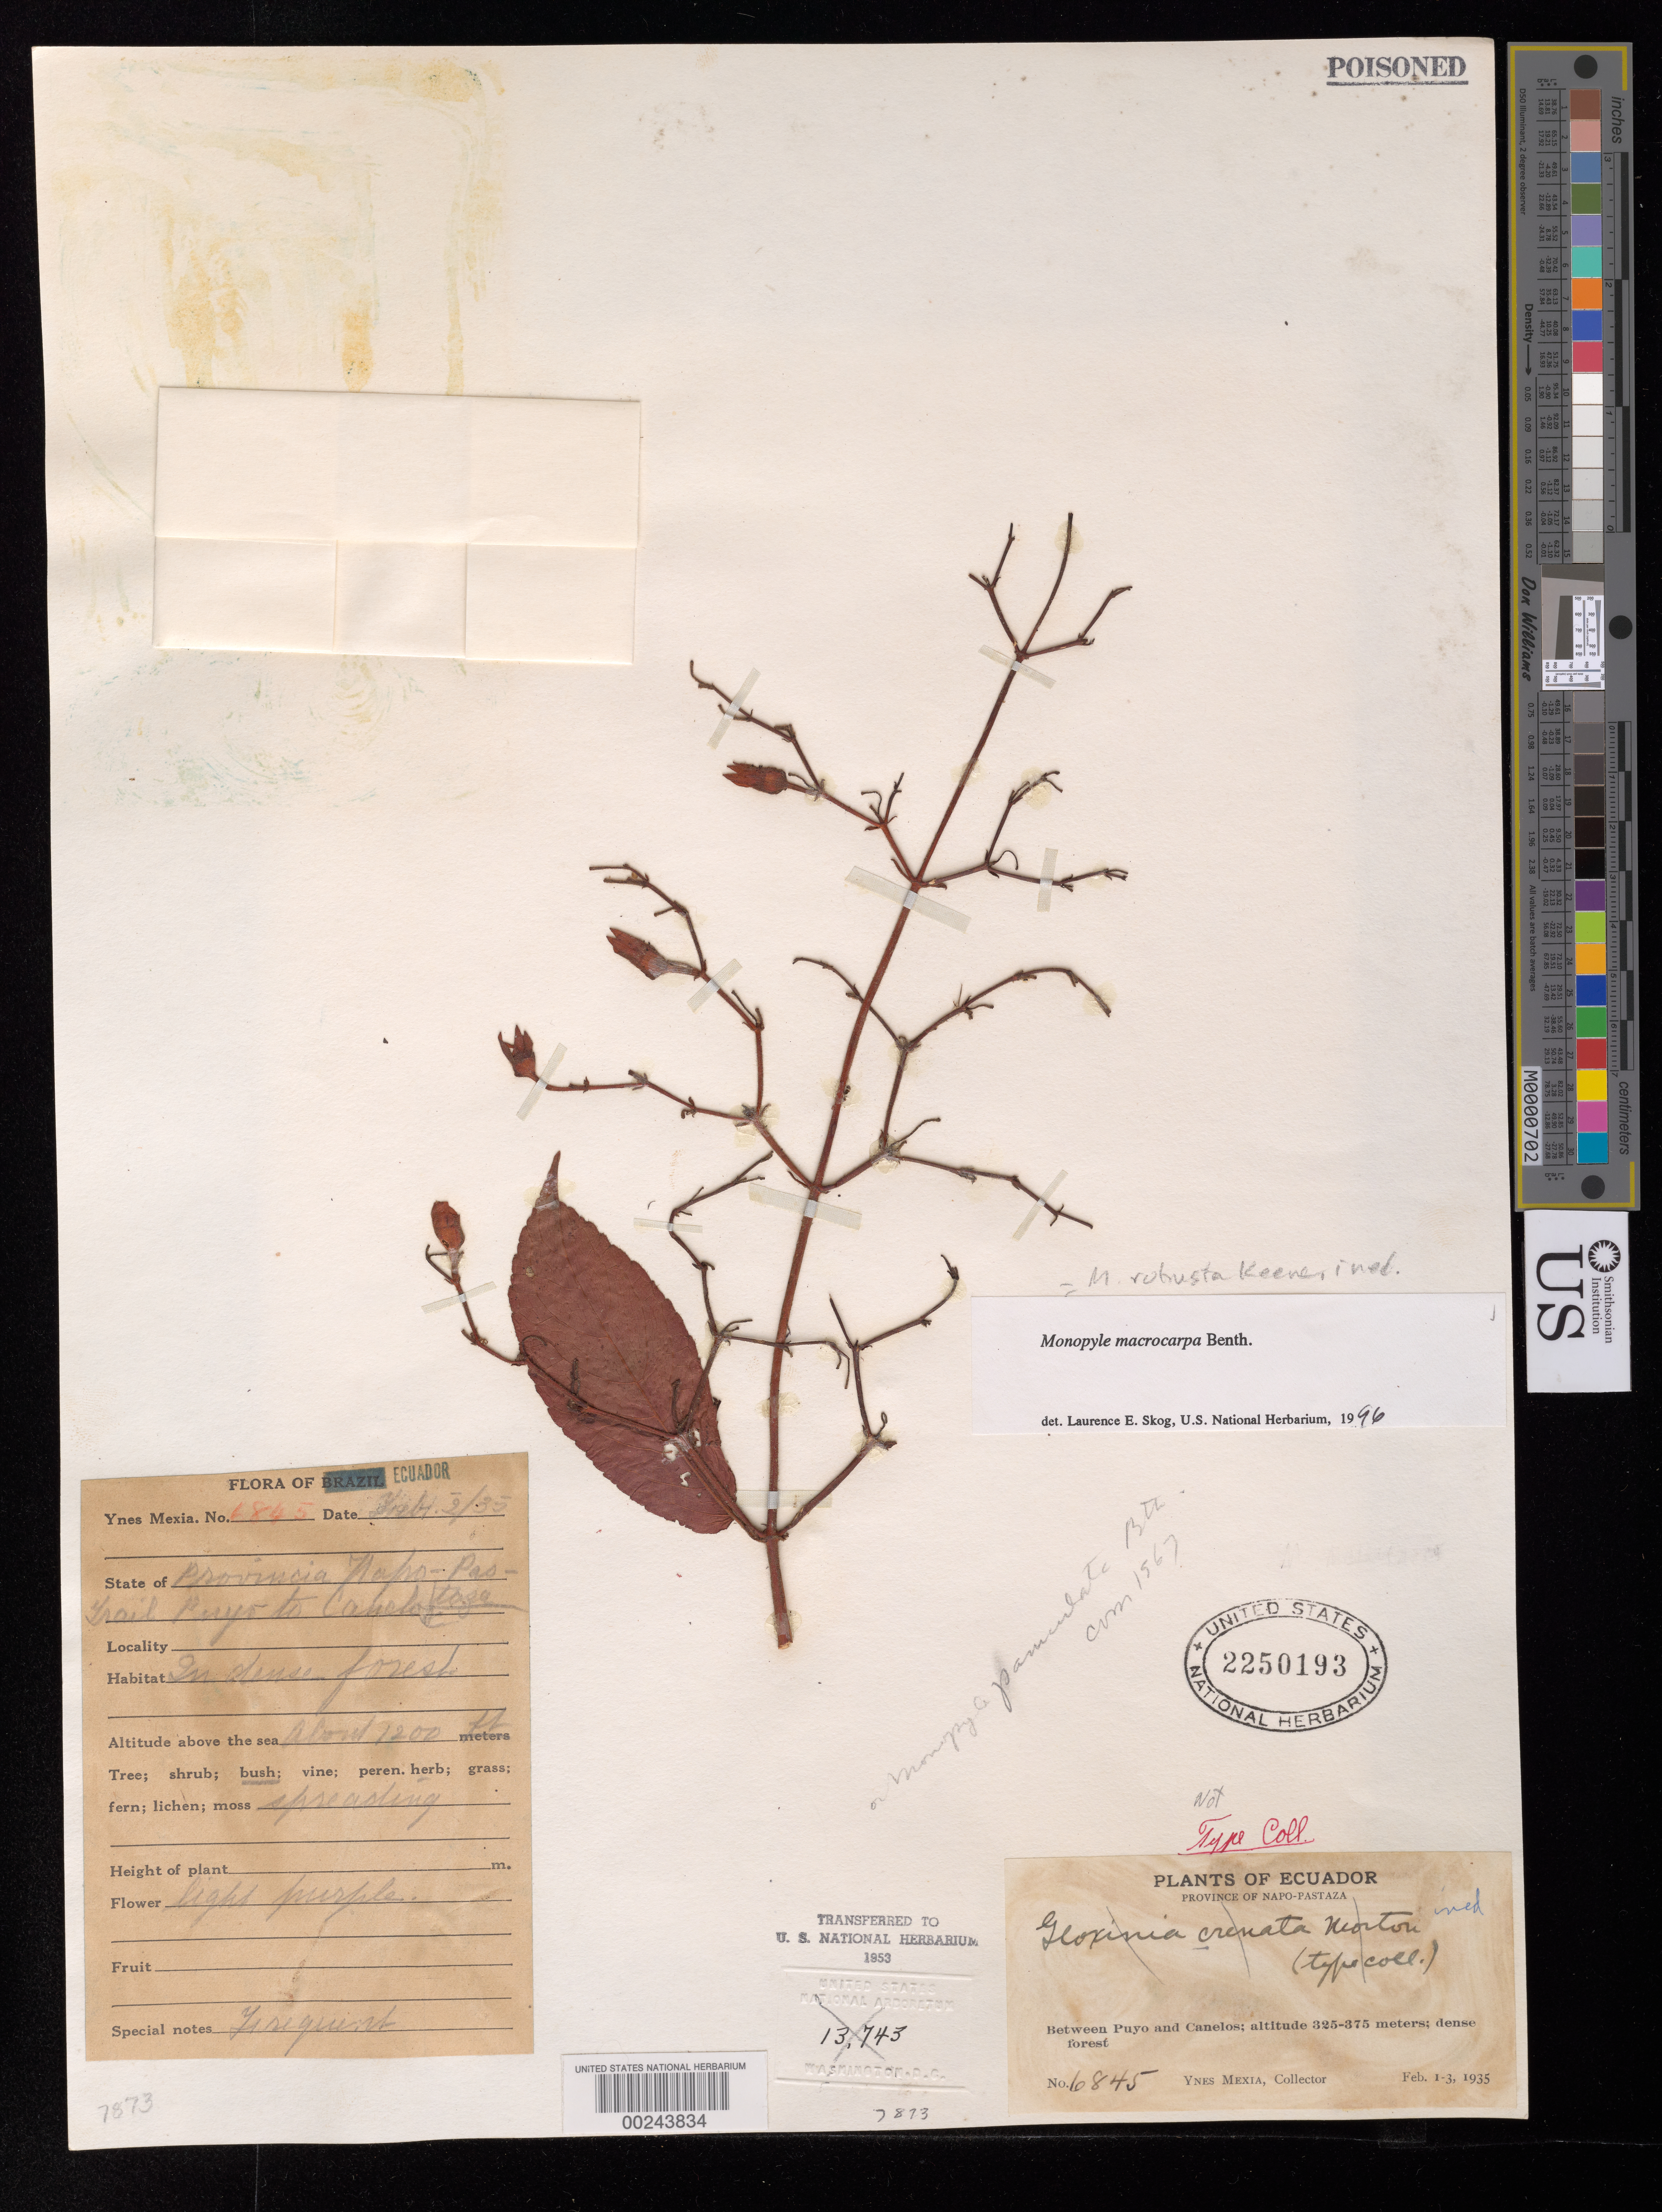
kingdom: Plantae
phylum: Tracheophyta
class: Magnoliopsida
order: Lamiales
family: Gesneriaceae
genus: Monopyle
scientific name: Monopyle macrocarpa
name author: Benth.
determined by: Skog, Laurence E.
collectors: Y. Mexia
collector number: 6845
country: Ecuador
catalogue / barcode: US 2250193